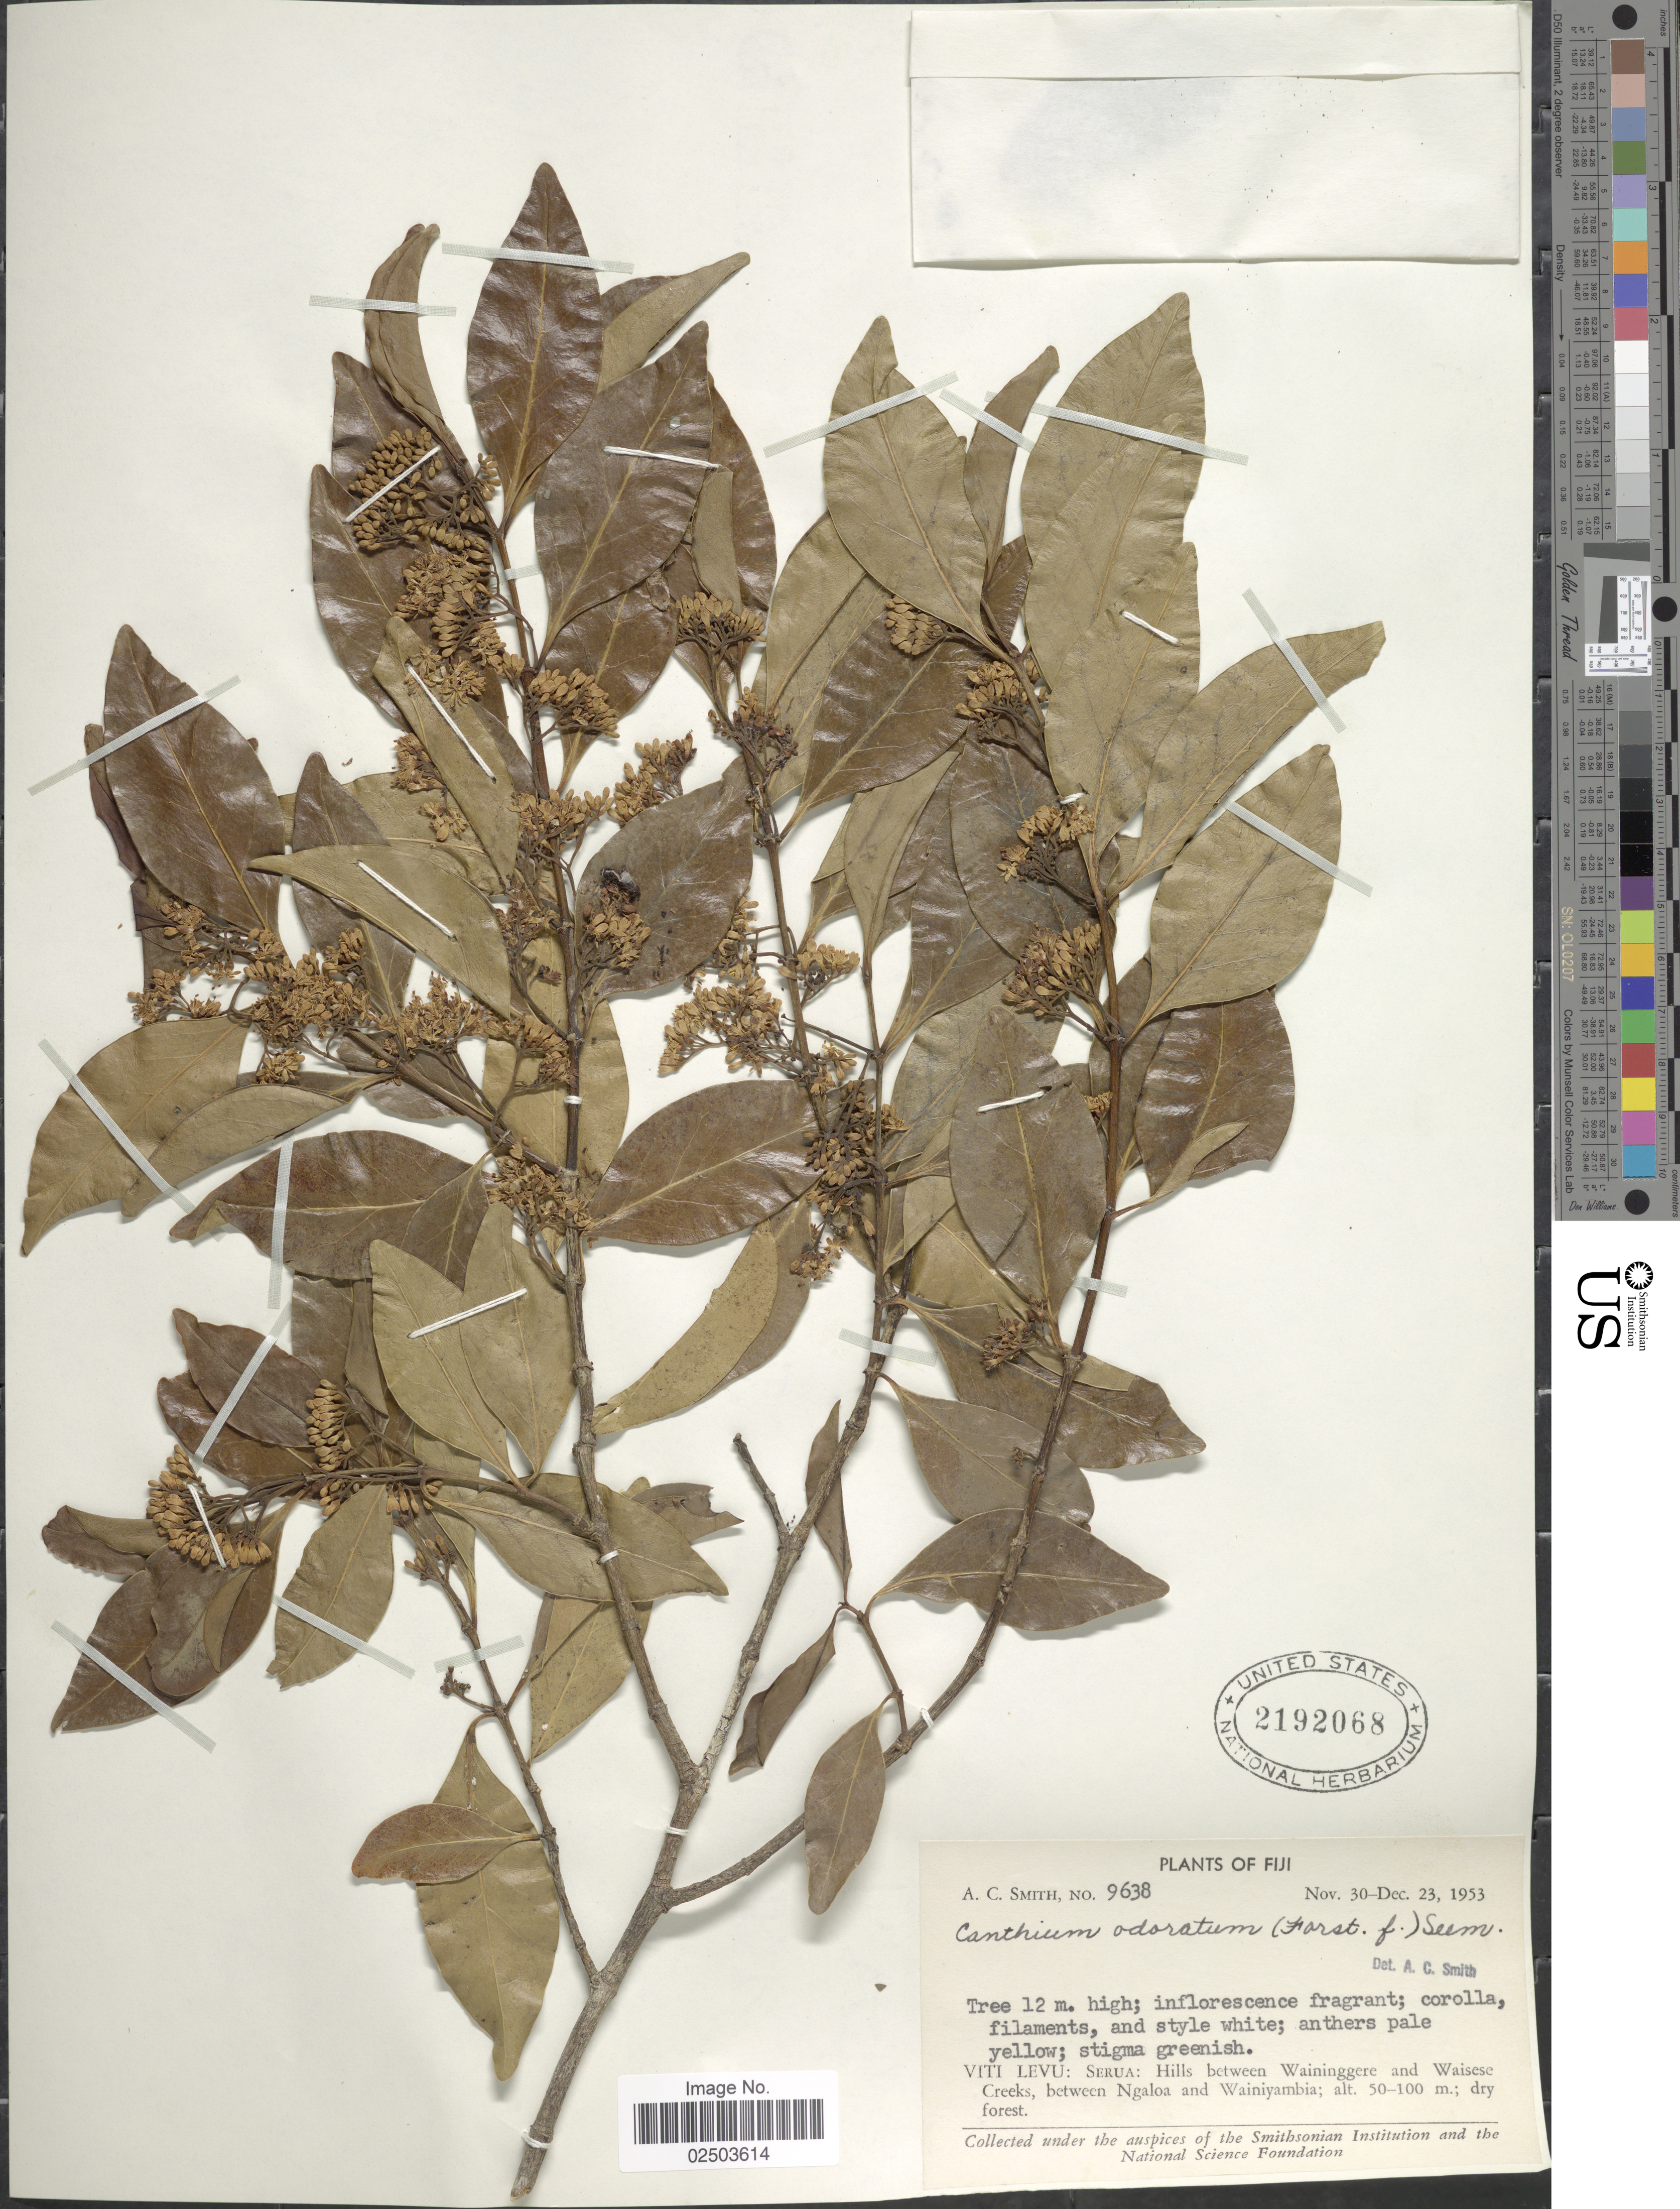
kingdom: Plantae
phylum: Tracheophyta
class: Magnoliopsida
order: Gentianales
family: Rubiaceae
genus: Psydrax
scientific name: Psydrax odorata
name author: (G. Forst.) A.C. Sm. & S.P. Darwin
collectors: A. C. Smith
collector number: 9638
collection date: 1953-11-30/1953-12-23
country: Fiji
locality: Viti Levu: Serua: Hills between Waininggere and Waisese Creeks, between Ngaloa and Wainiyambia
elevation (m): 50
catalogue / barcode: US 2192068